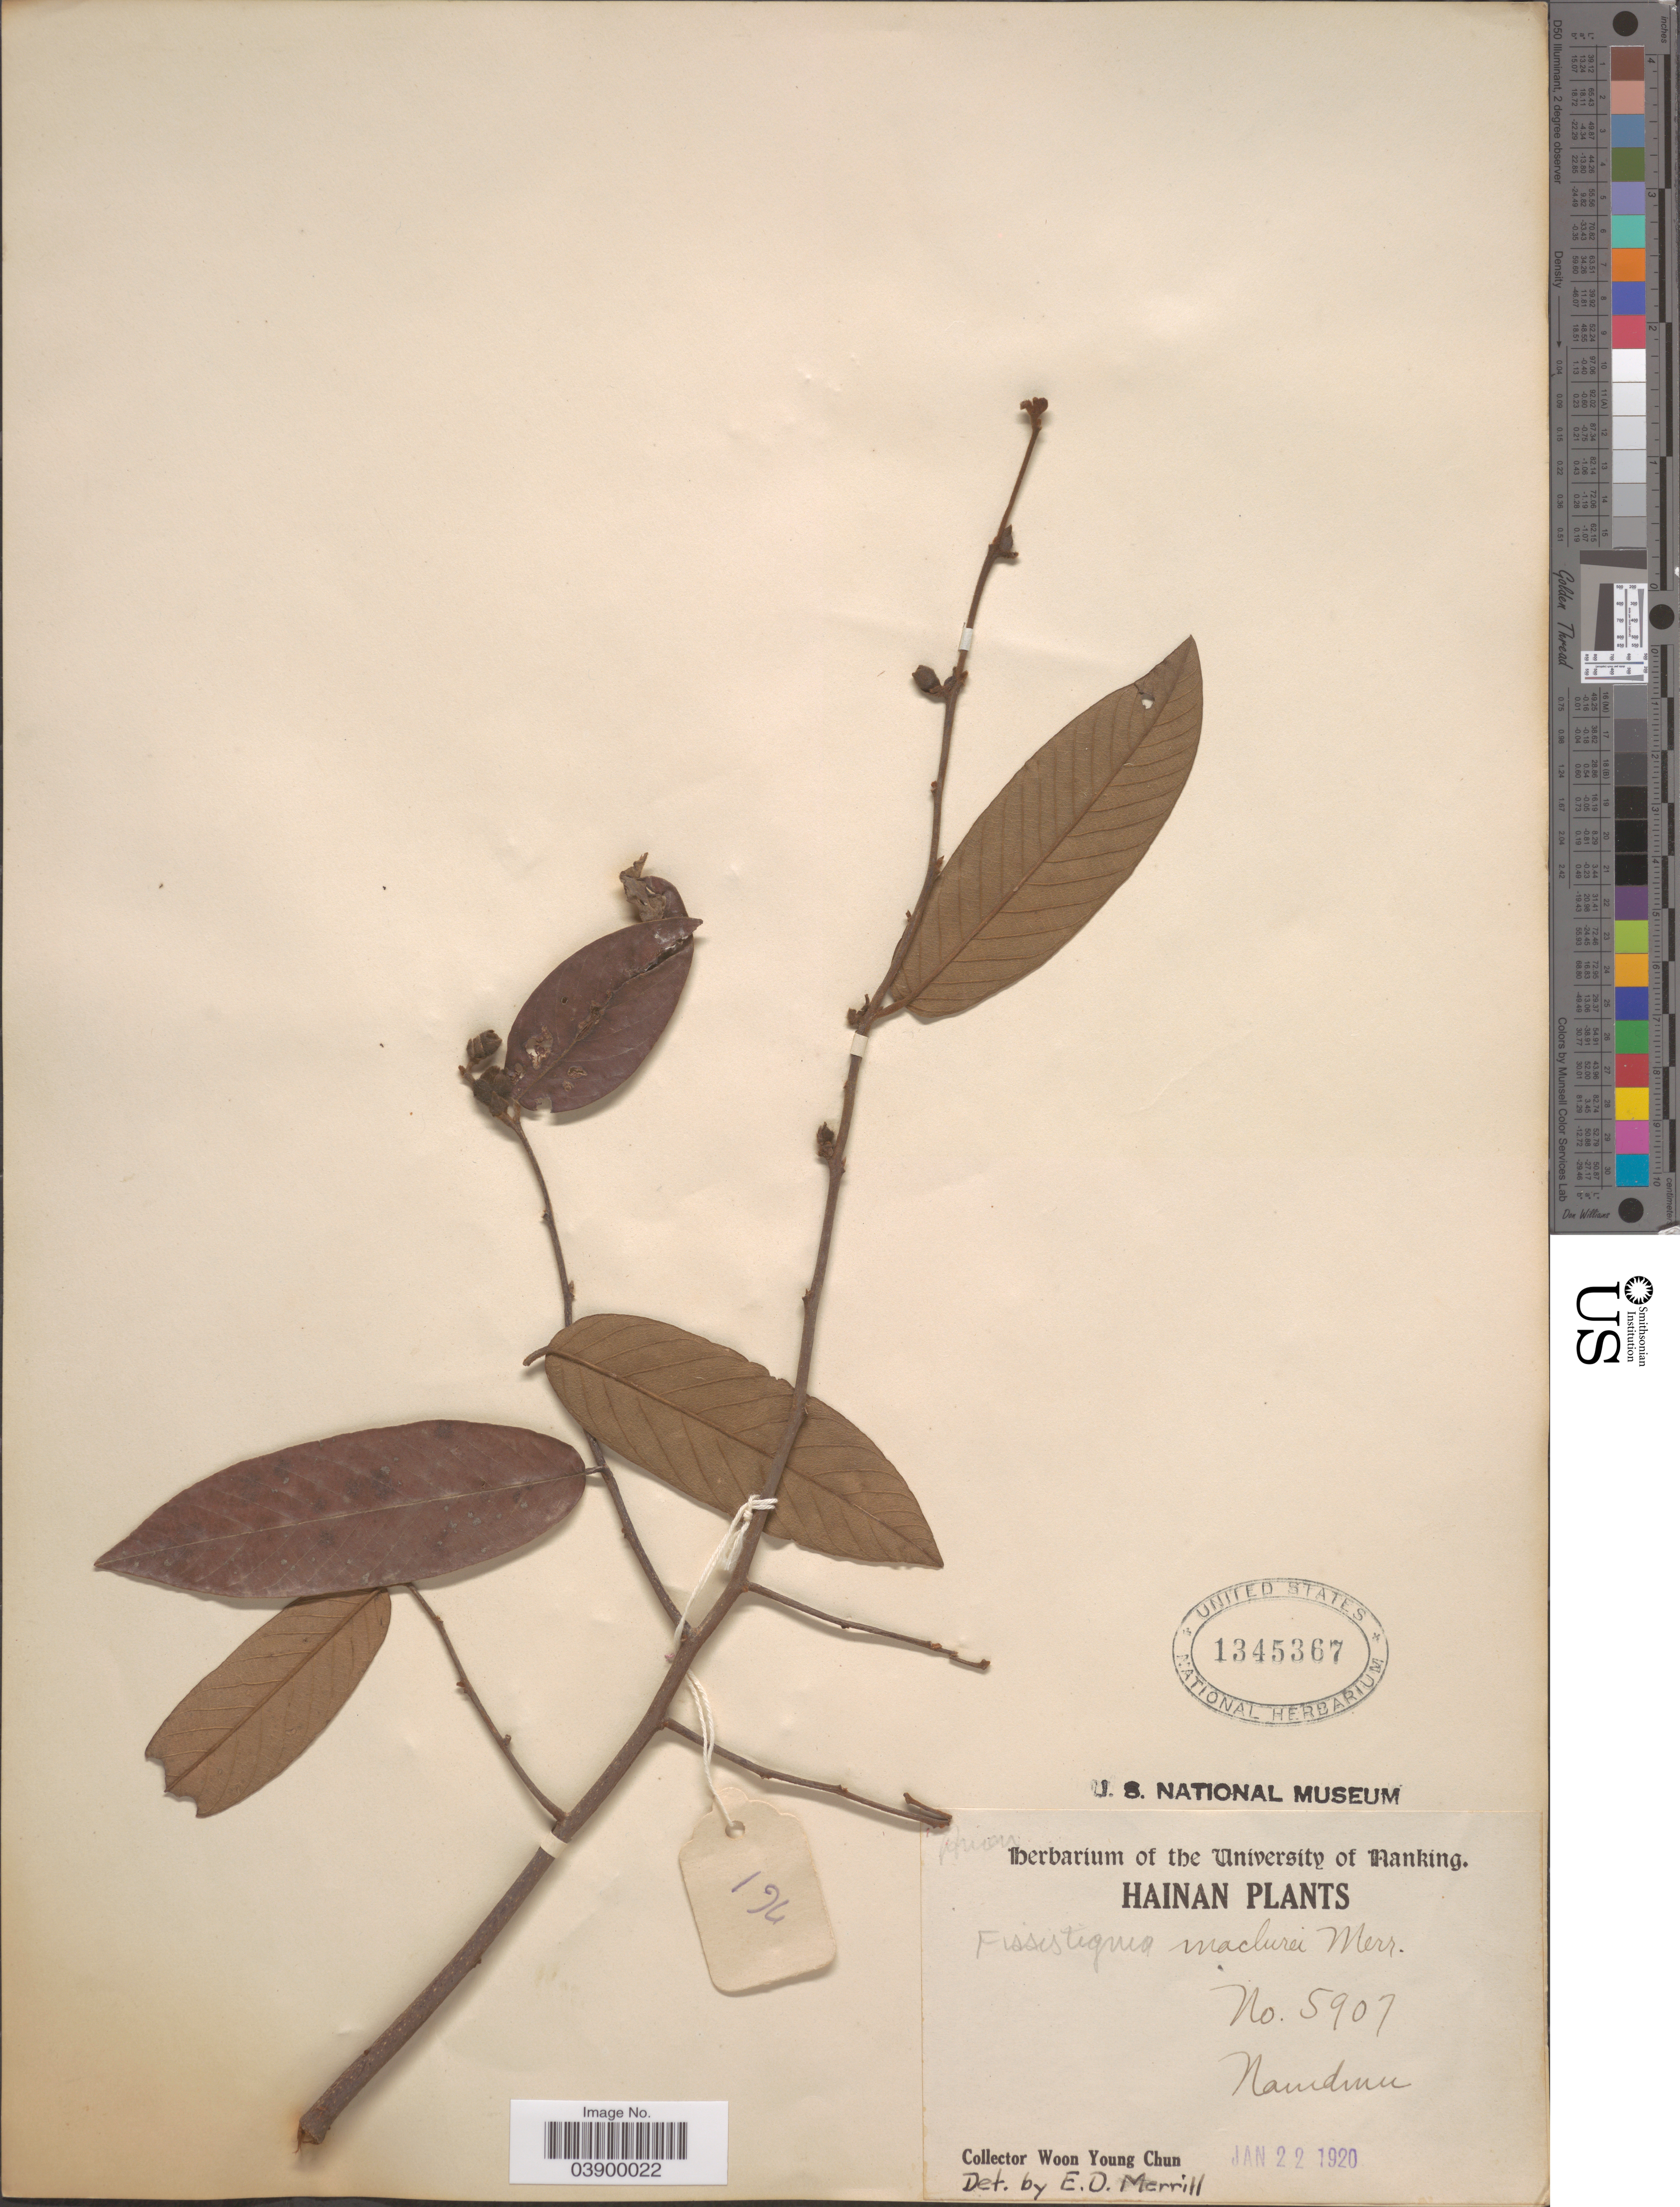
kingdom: Plantae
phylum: Tracheophyta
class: Magnoliopsida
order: Magnoliales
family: Annonaceae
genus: Fissistigma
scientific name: Fissistigma maclurei Merr. nom. illeg. hom.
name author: Merr.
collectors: W. Y. Chun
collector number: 5907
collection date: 1920-01-22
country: China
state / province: Hainan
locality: Namdinu [interpreted].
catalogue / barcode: US 1345367